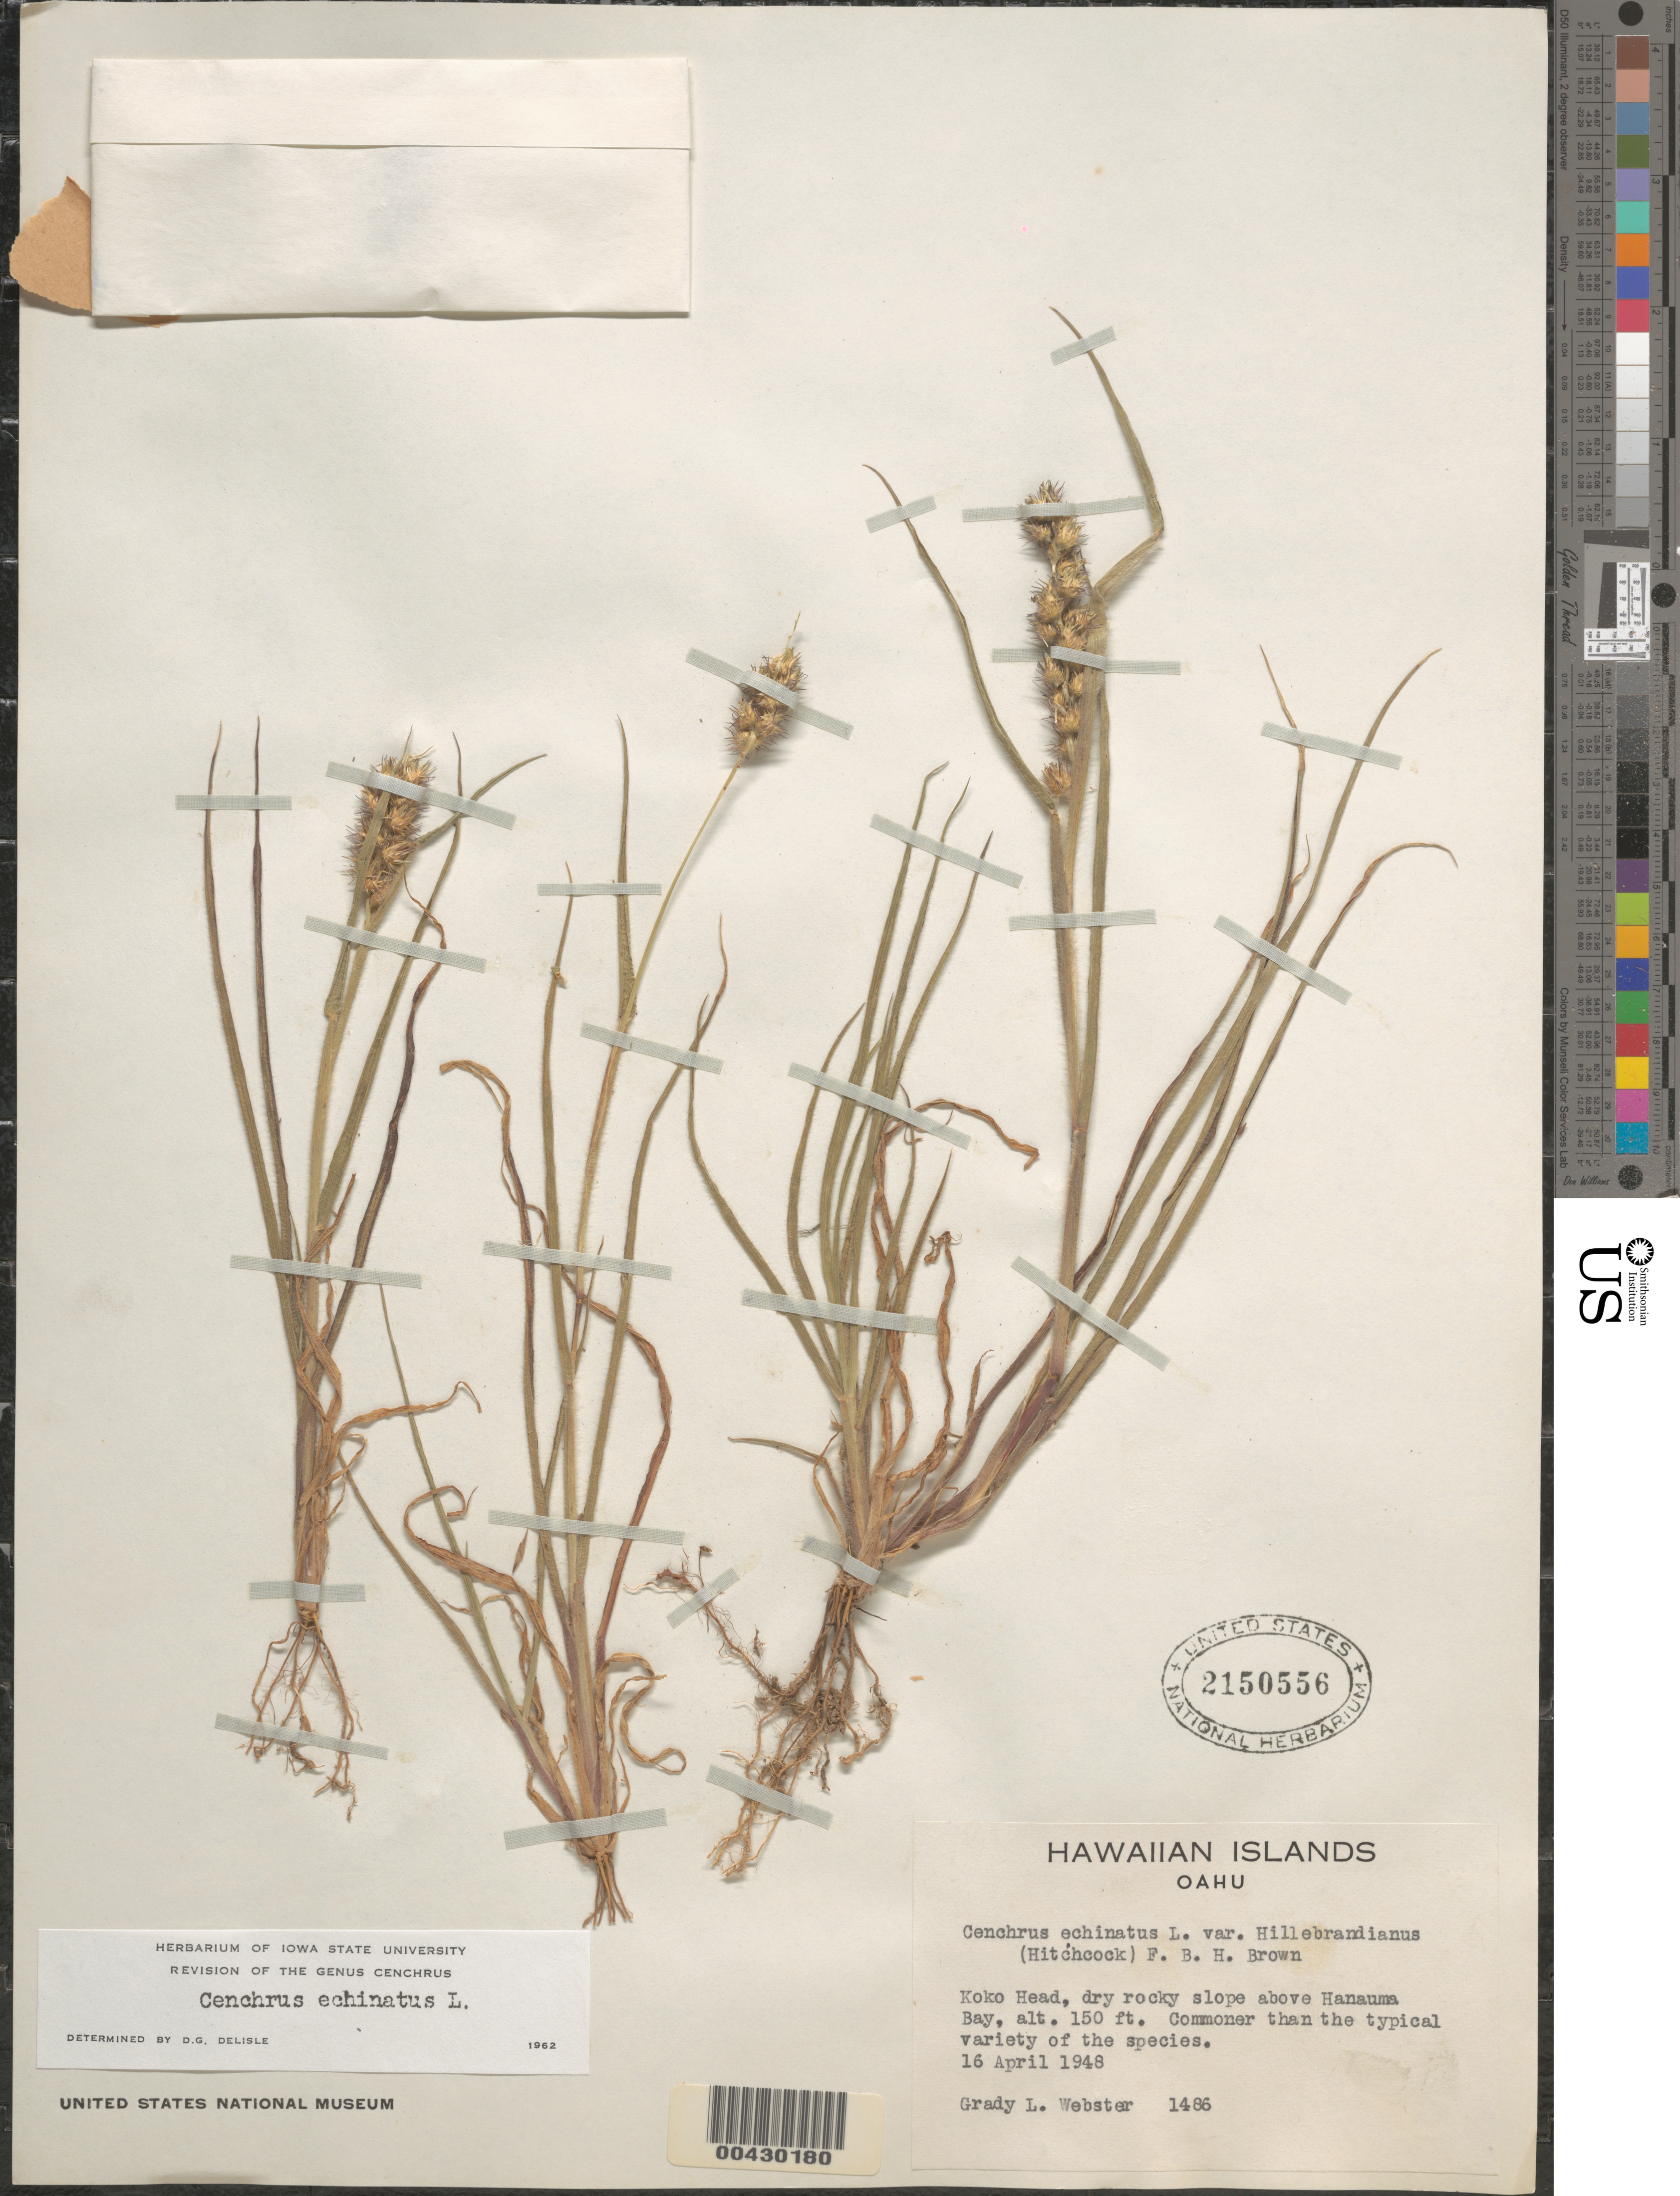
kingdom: Plantae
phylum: Tracheophyta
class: Liliopsida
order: Poales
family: Poaceae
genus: Cenchrus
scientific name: Cenchrus echinatus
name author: L.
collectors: G. L. Webster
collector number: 1486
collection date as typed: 16 Apr 1948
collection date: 1948-04-16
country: United States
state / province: Hawaii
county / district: Honolulu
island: Oahu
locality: Koko Head, above Hanauma Bay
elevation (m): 46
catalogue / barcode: US 2150556